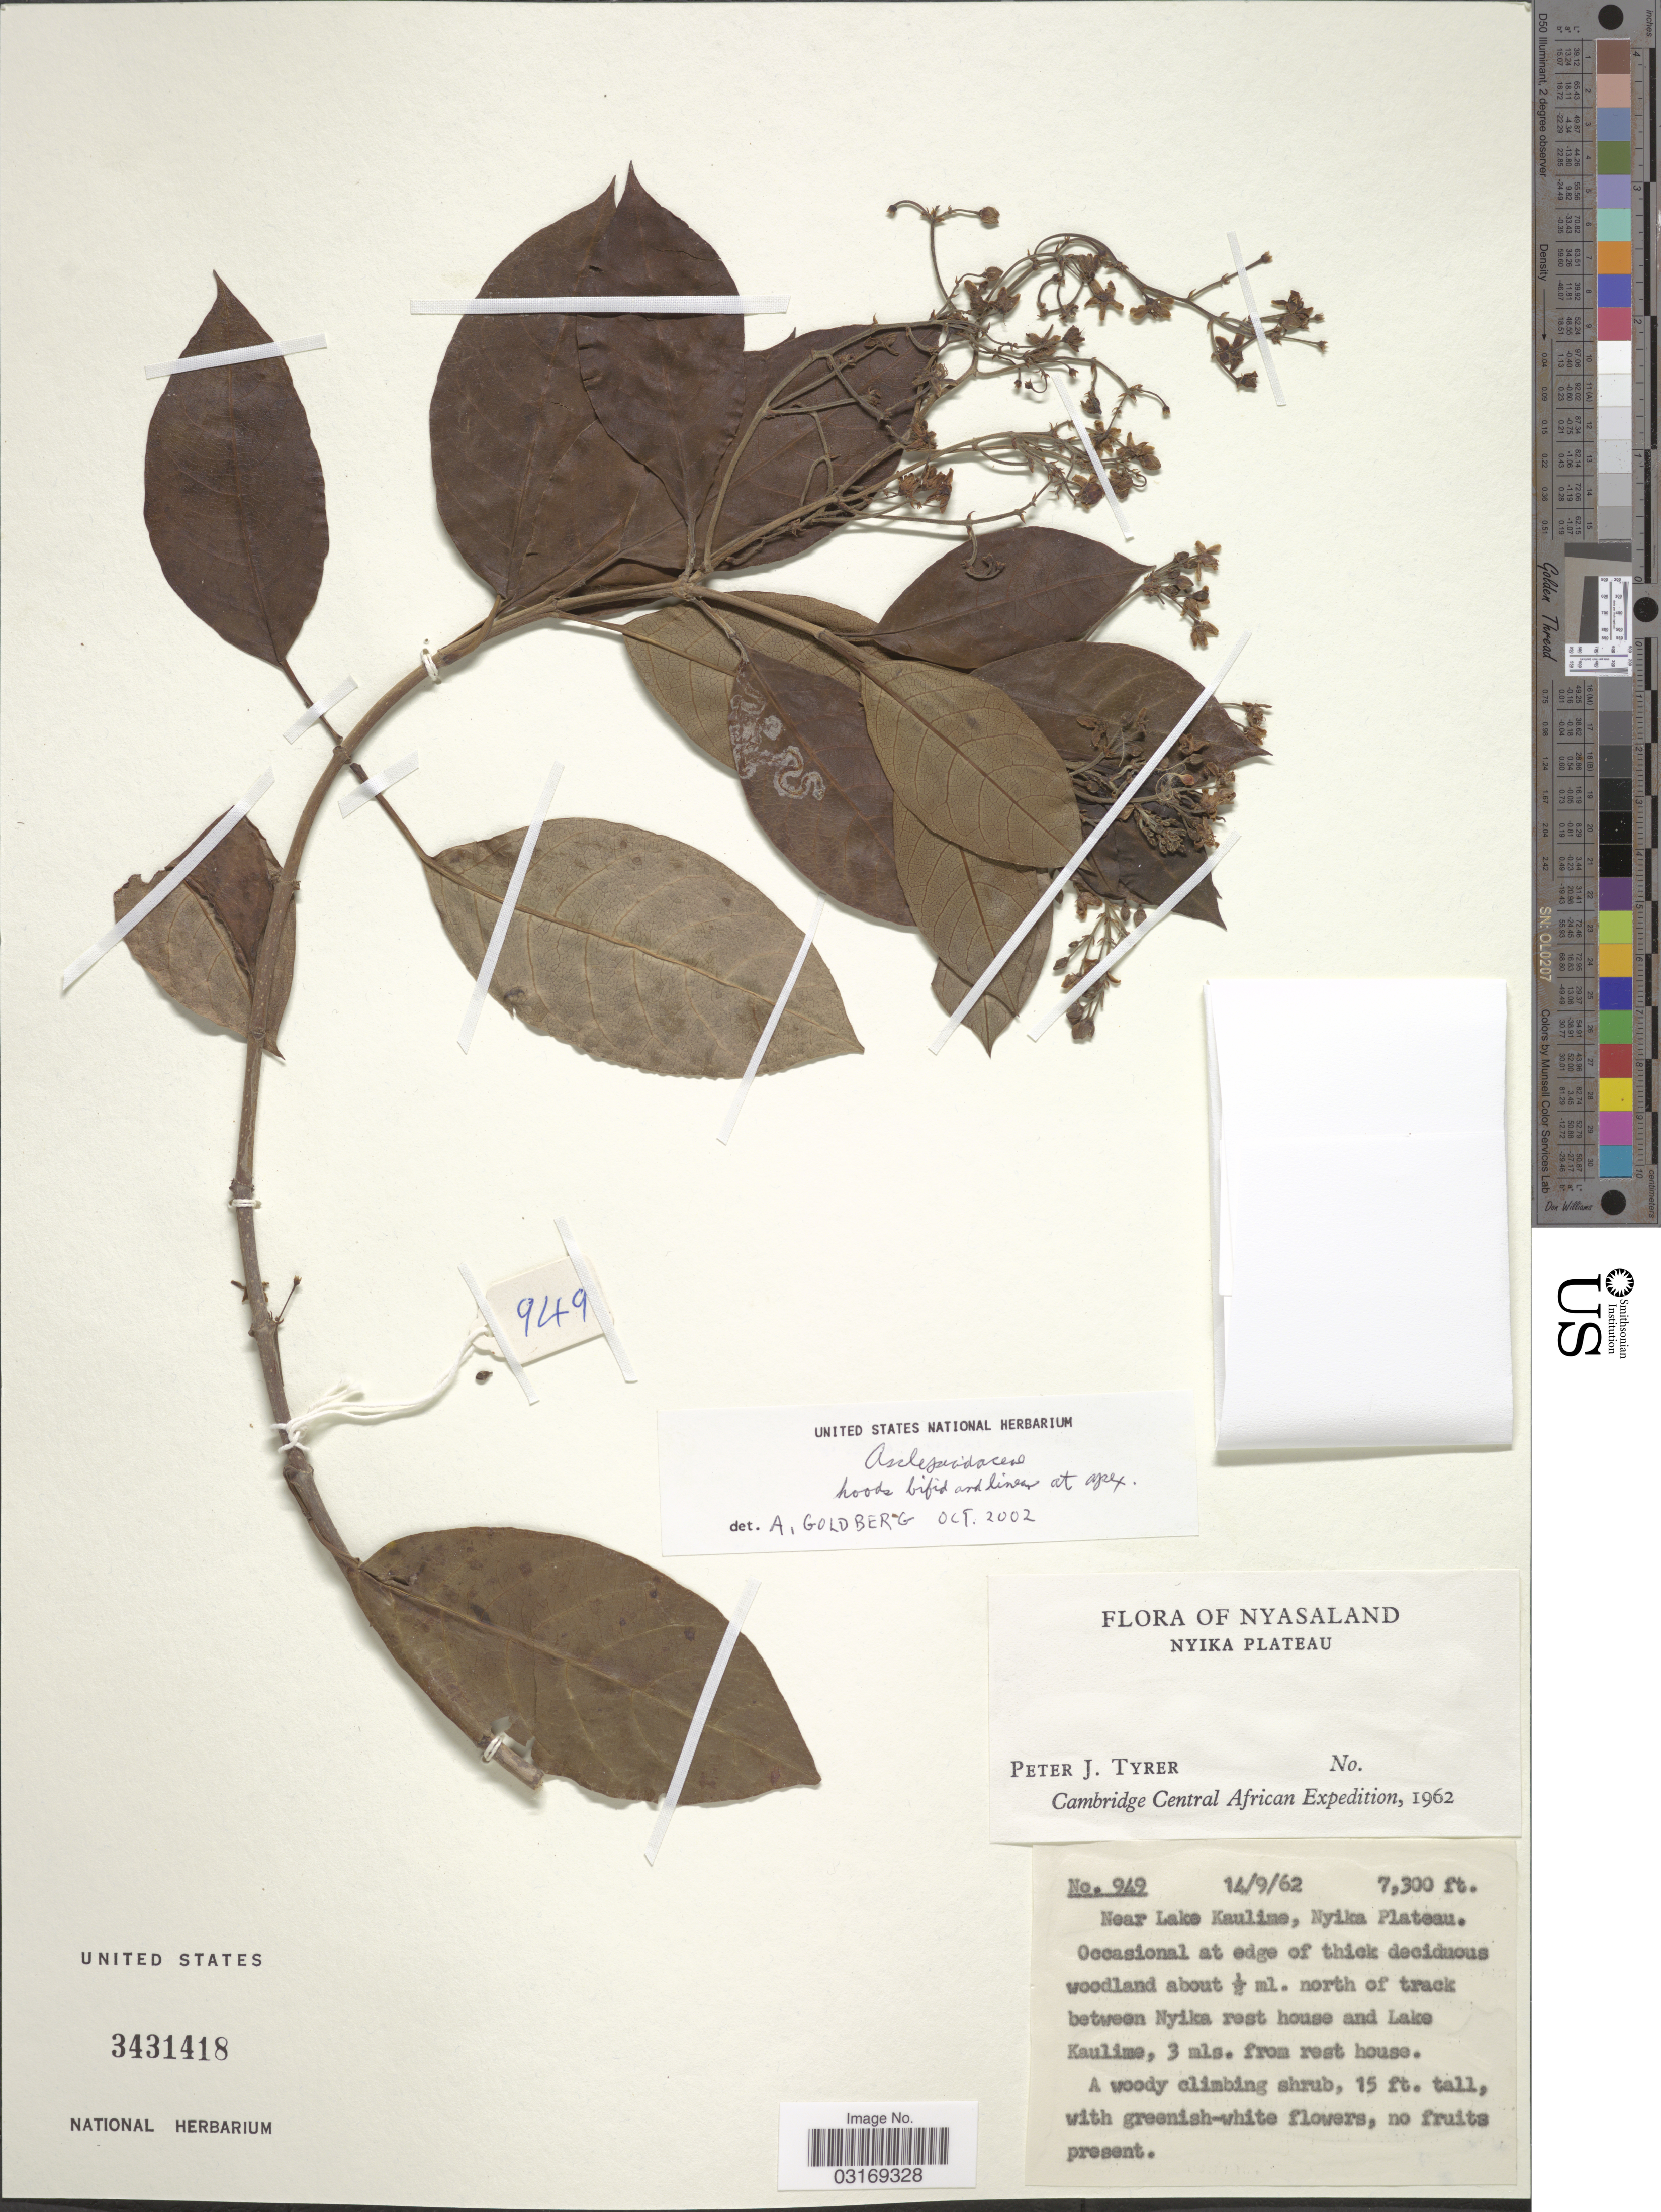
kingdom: Plantae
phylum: Tracheophyta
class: Magnoliopsida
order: Gentianales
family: Apocynaceae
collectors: P. Tyrer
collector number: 949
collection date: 1962-09-14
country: Malawi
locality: Nyasaland, Nyika Plateau. Near Lake Kaulime, Nyika Plateau. About ½ ml. north of track between Nyika rest house and Lake Kaulime, 3 mls. from rest house.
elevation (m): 2225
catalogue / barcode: US 3431418